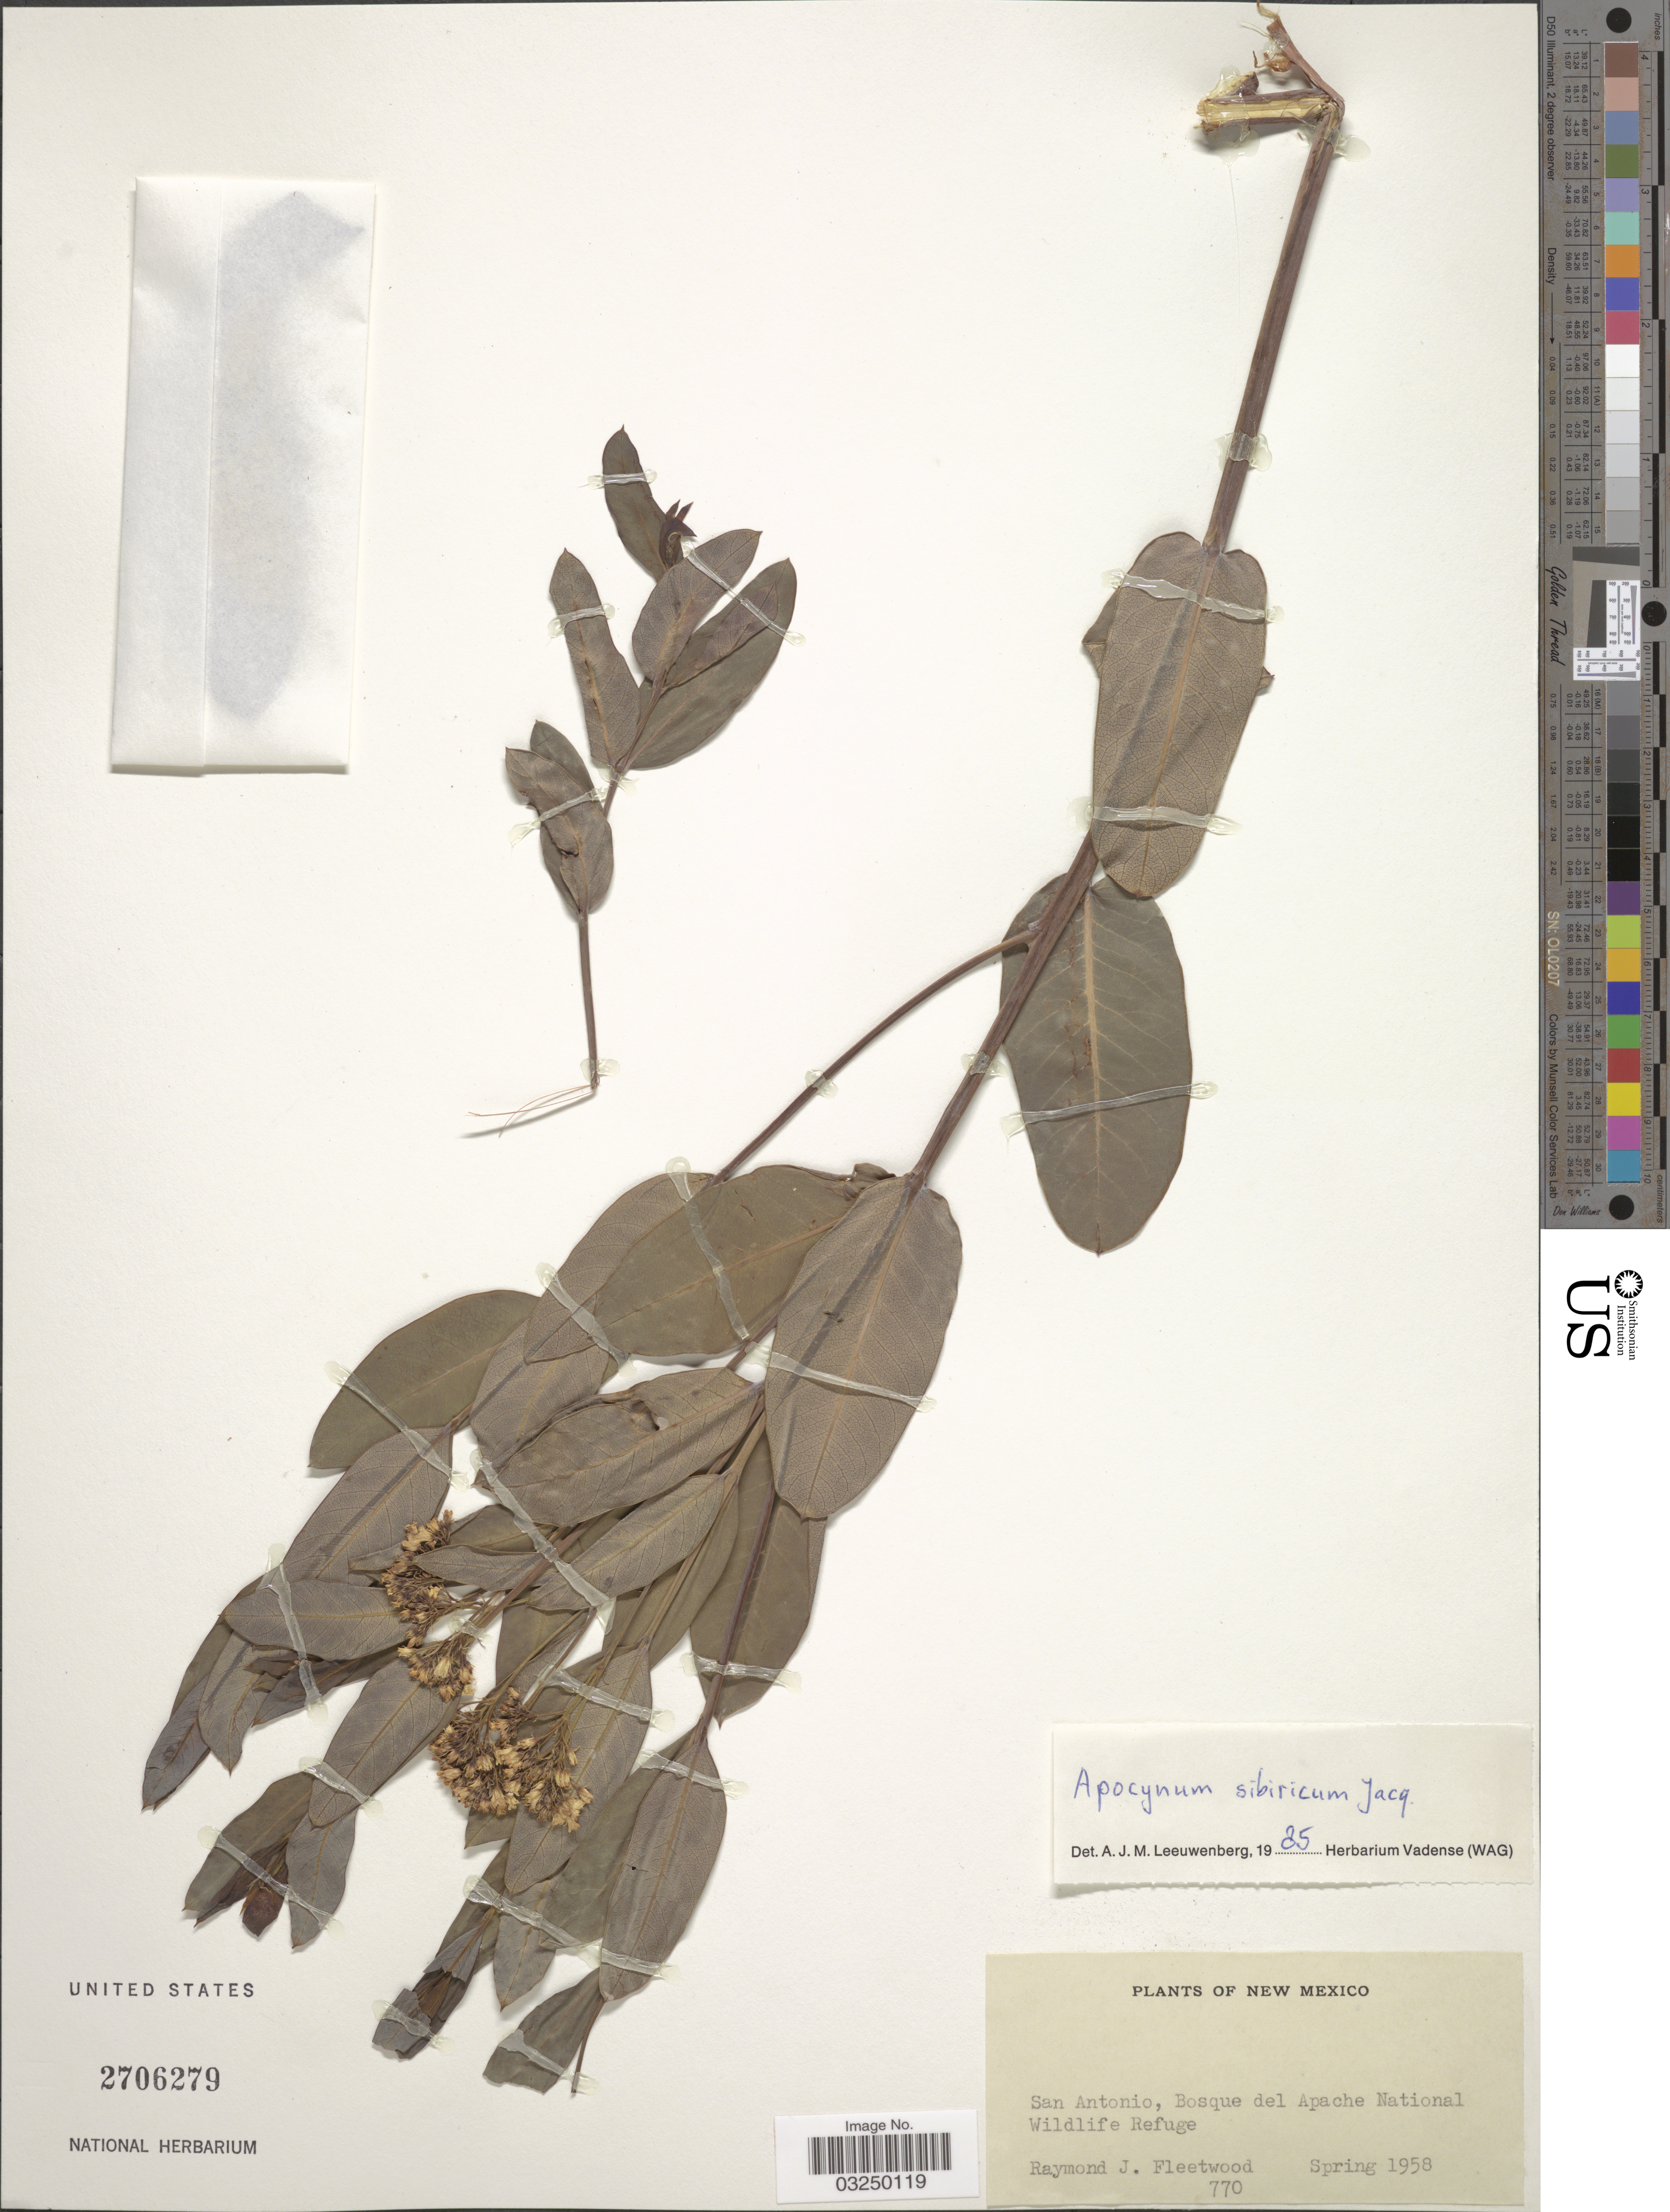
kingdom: Plantae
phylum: Tracheophyta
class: Magnoliopsida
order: Gentianales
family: Apocynaceae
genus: Apocynum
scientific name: Apocynum sibiricum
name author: Jacq.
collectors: R. J. Fleetwood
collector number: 770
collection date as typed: Spring 1958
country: United States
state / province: New Mexico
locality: San Antonio, Bosque del Apache National Wildlife Refuge.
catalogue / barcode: US 2706279